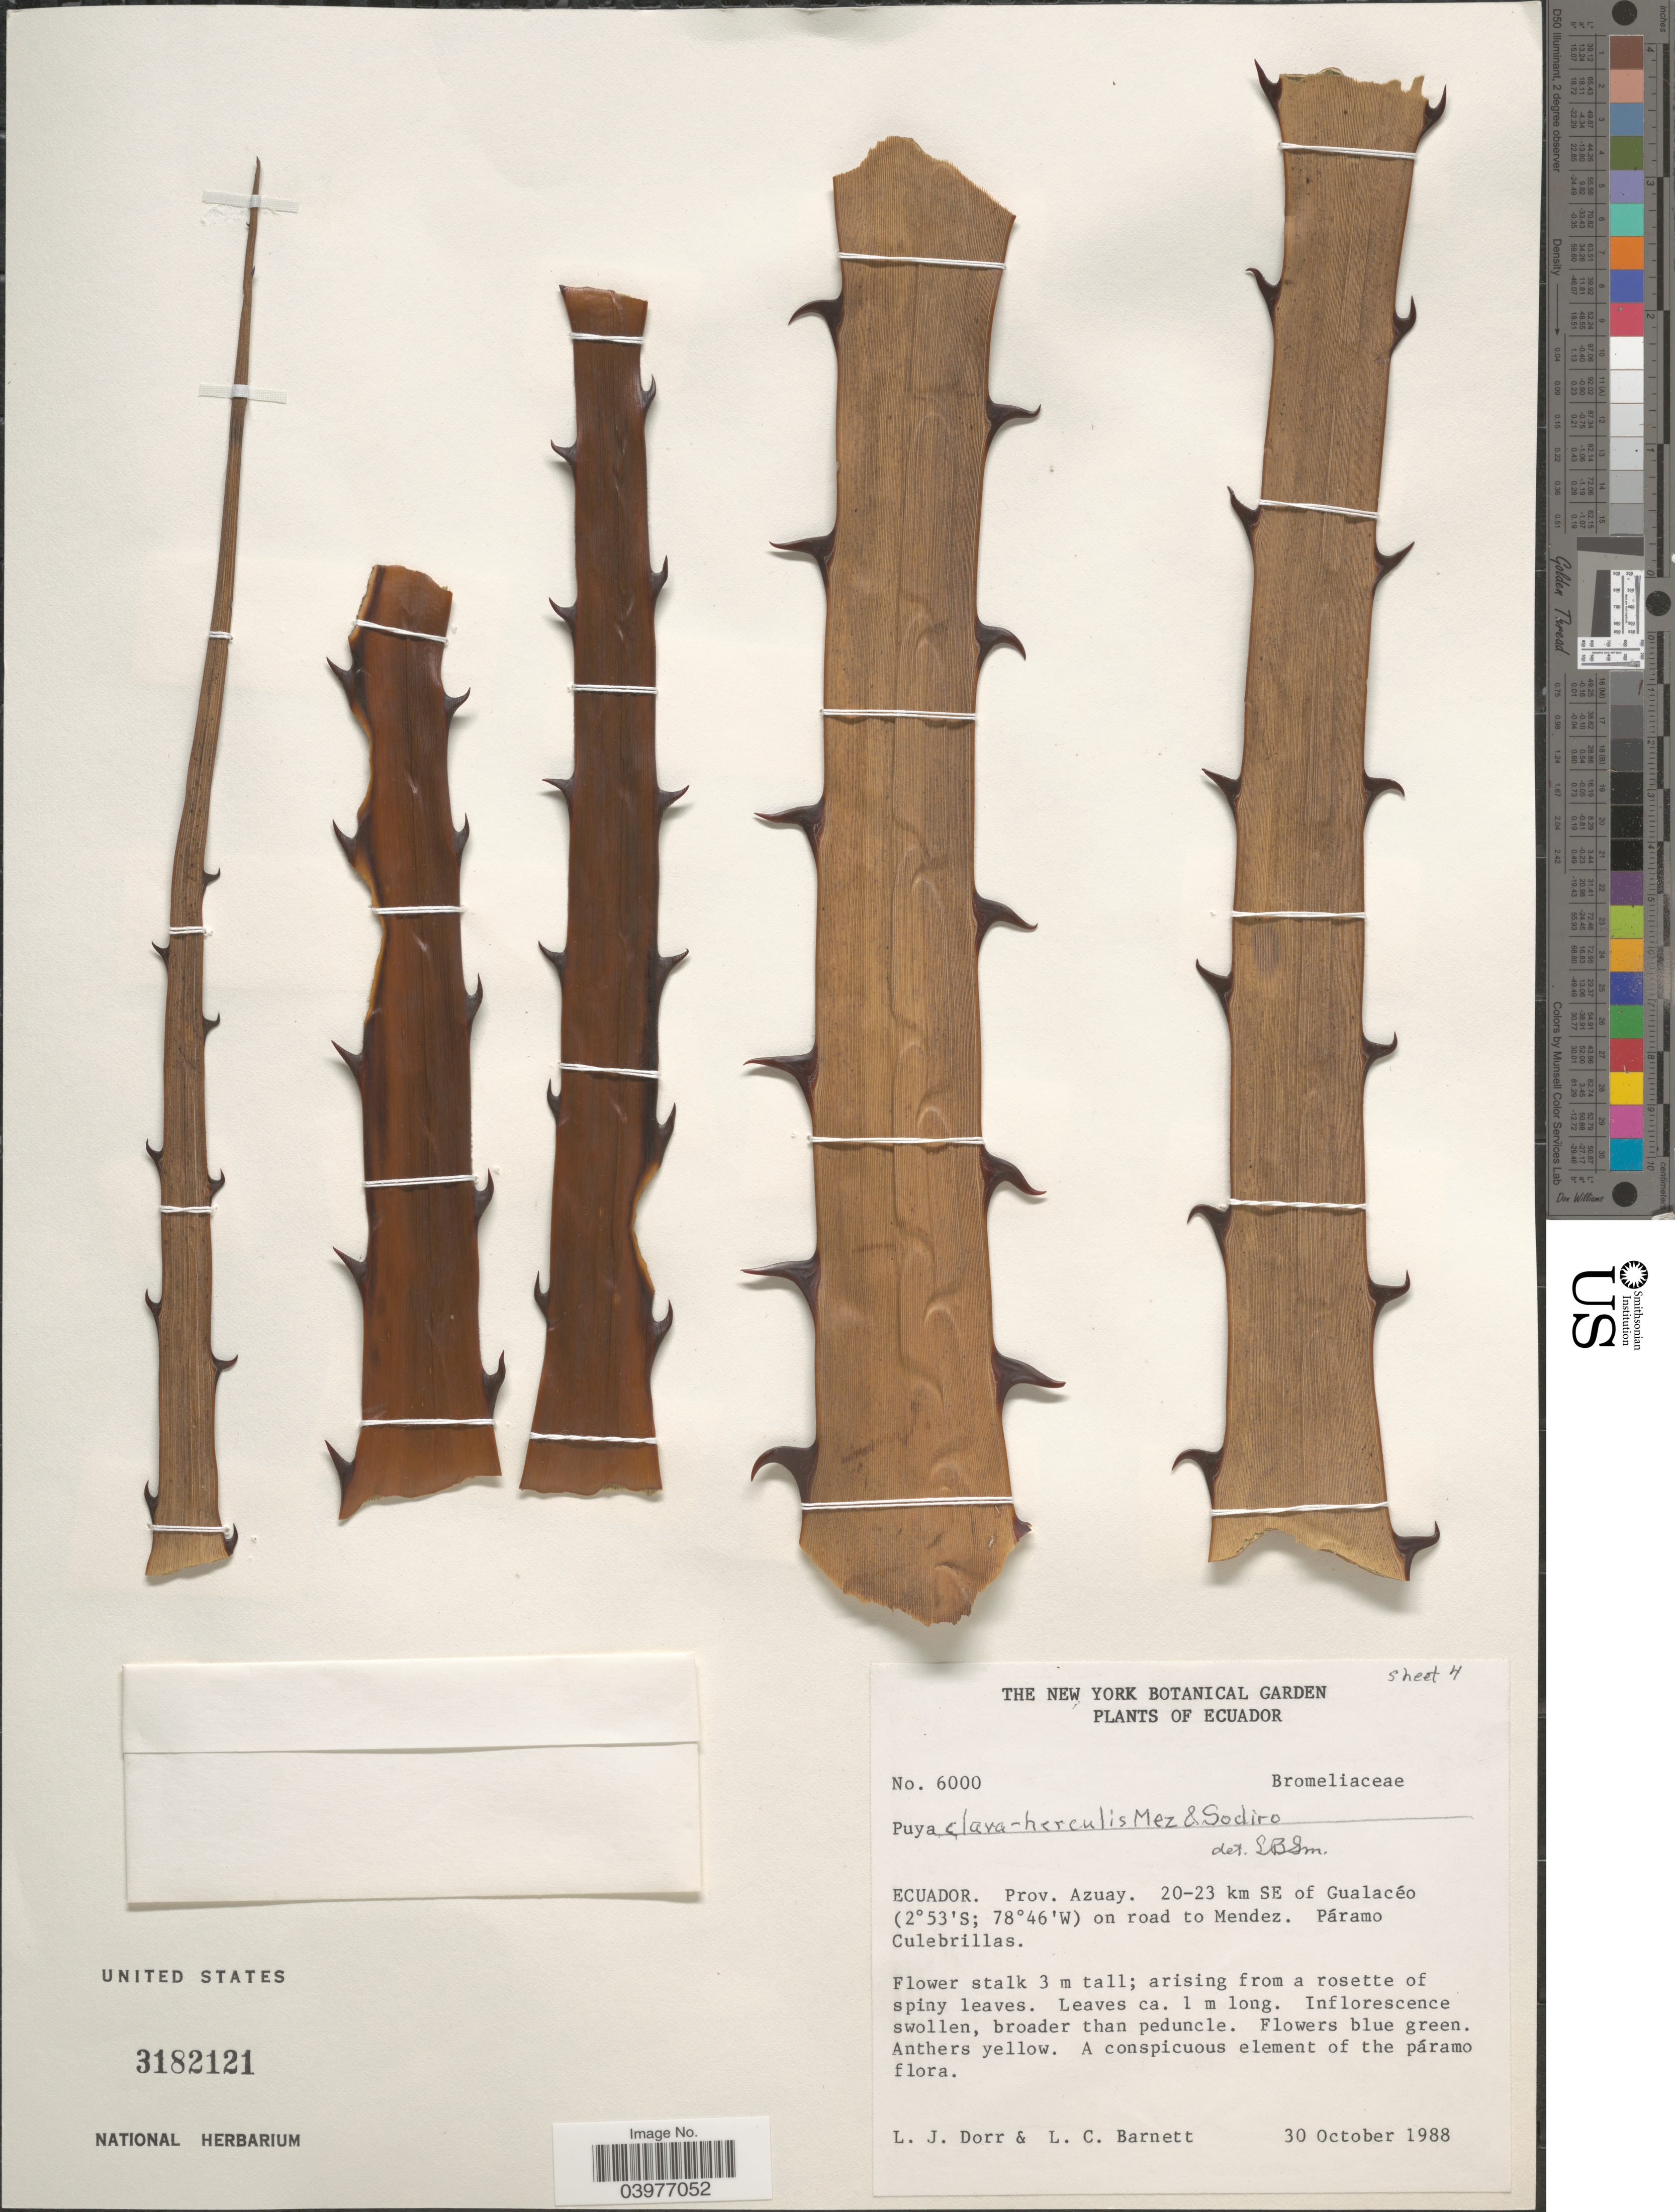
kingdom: Plantae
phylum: Tracheophyta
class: Liliopsida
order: Poales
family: Bromeliaceae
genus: Puya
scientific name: Puya clava-herculis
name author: Mez & Mez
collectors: L. J. Dorr & L. C. Barnett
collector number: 6000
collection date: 1988-10-30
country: Ecuador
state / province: Azuay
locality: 20-23 km SE of Gualacéo on road to Mendez. Páramo Culebrillas.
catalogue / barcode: US 3182121